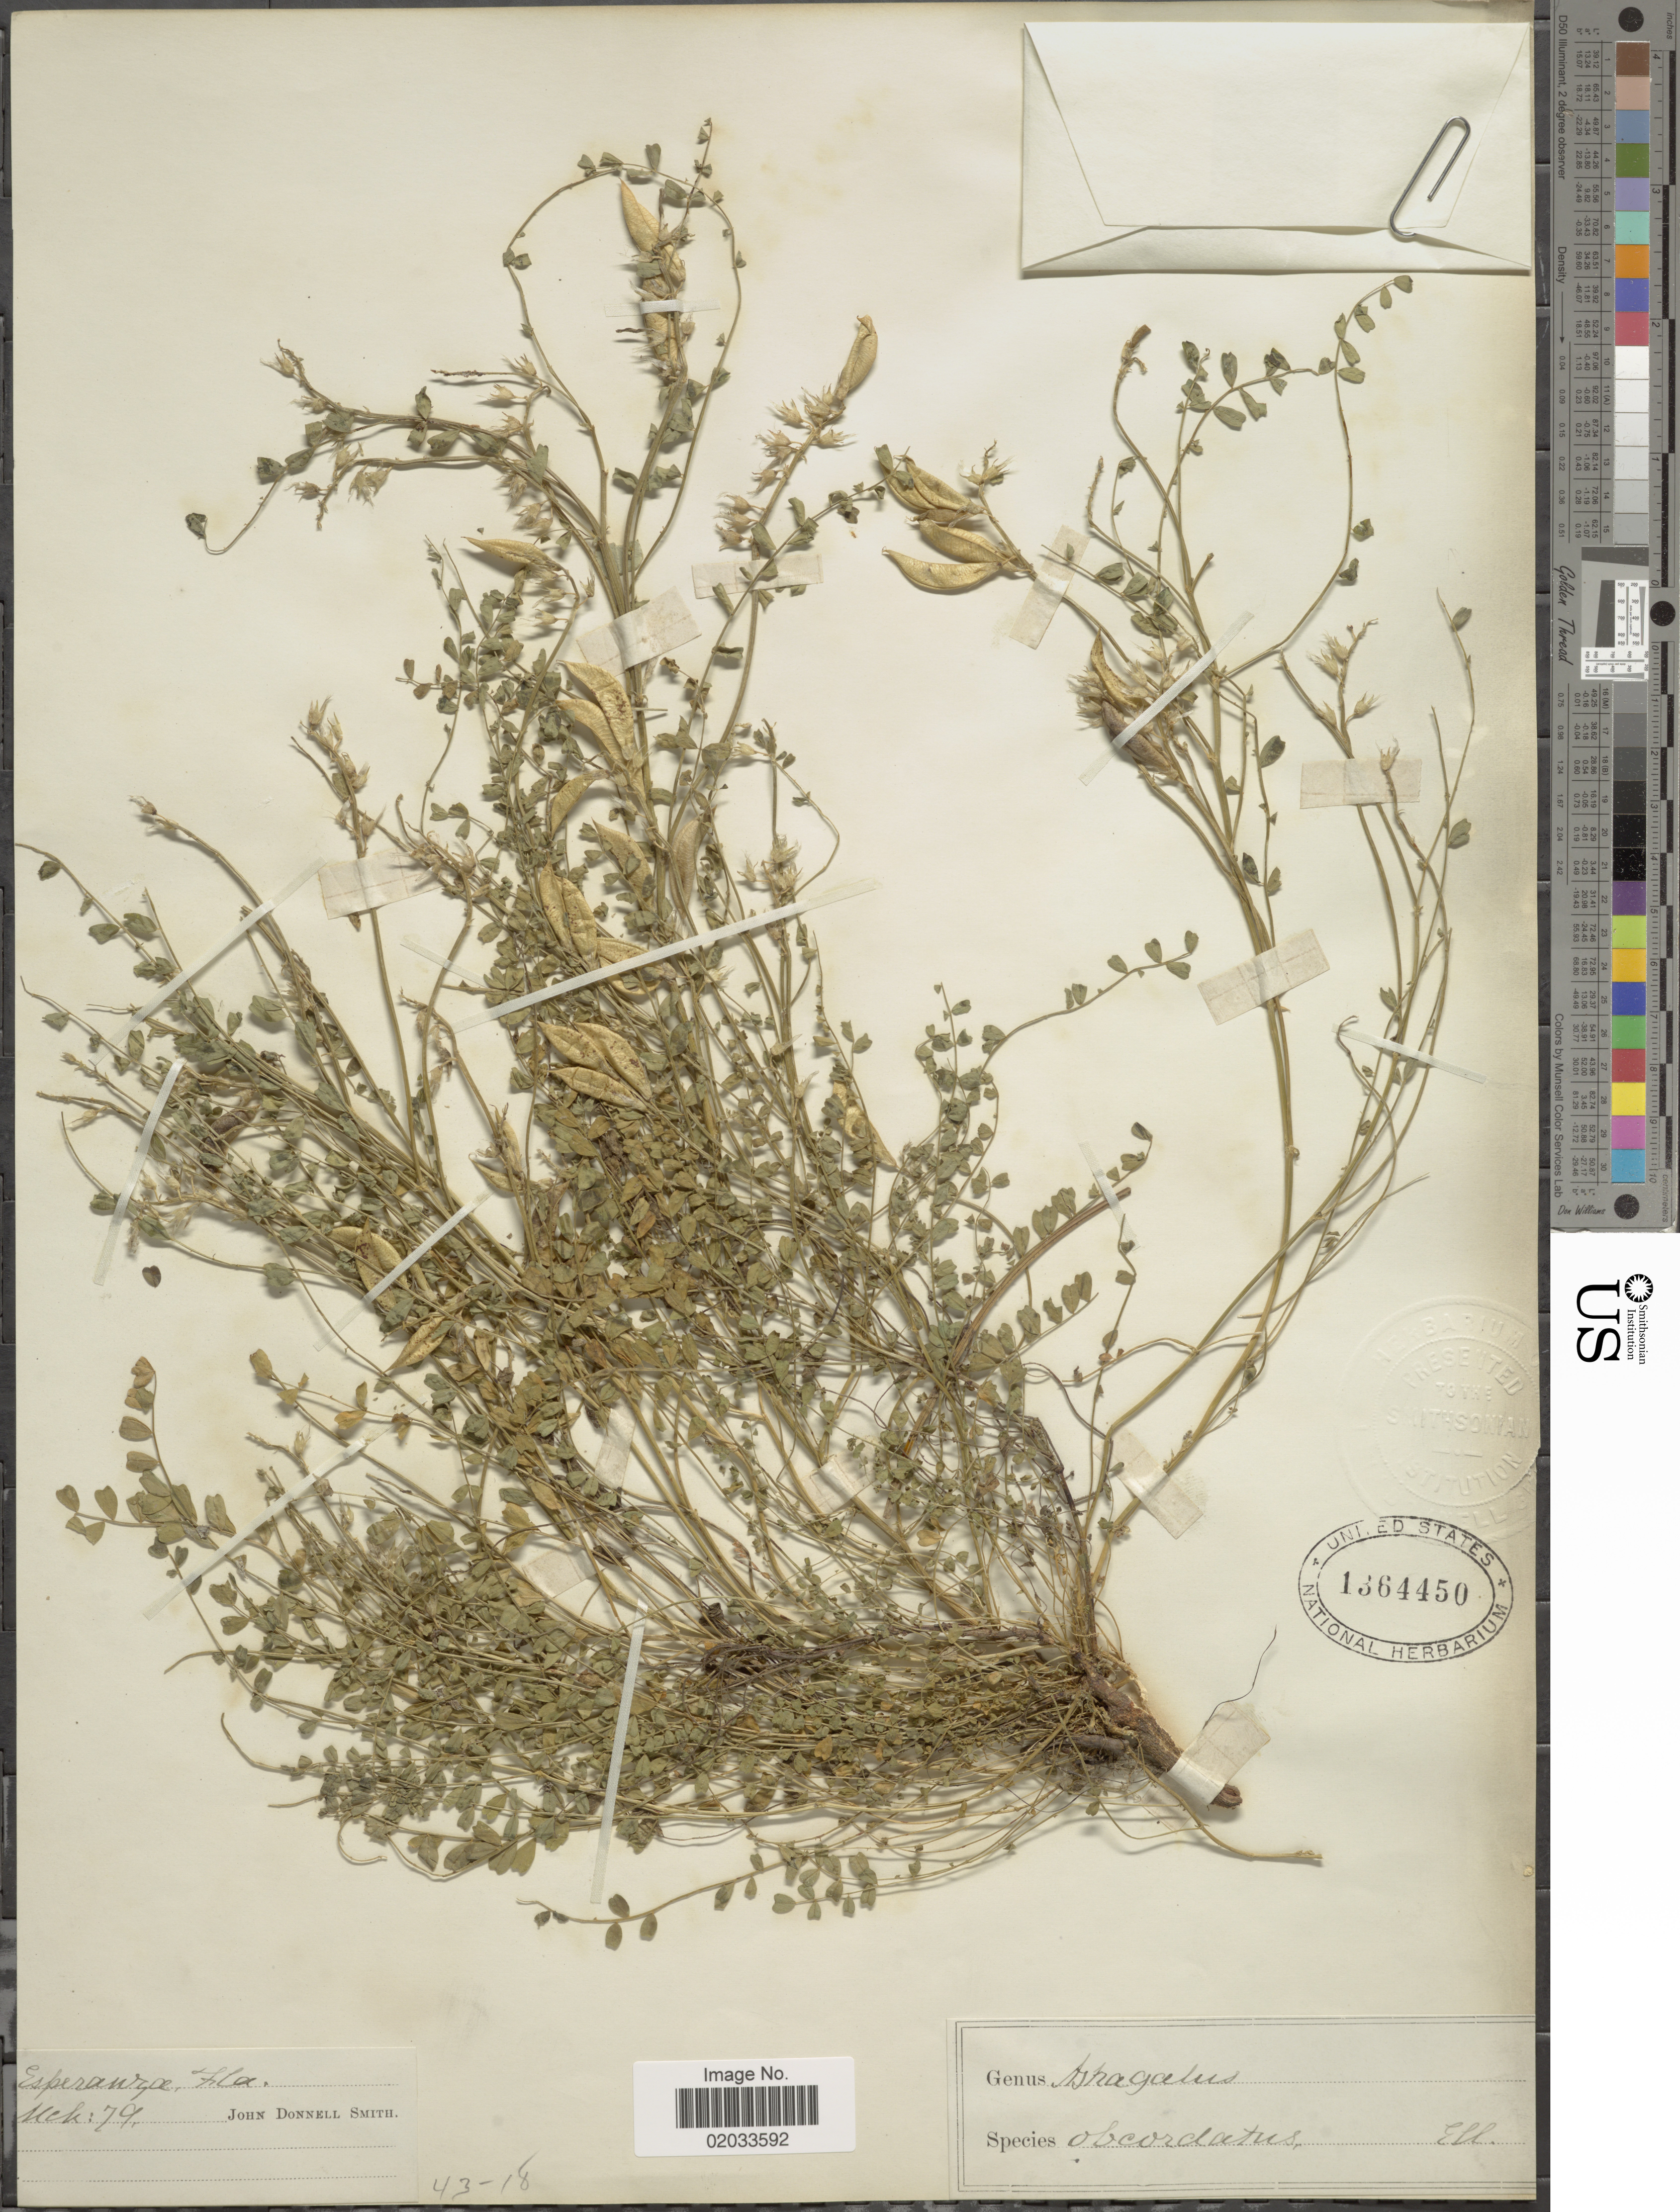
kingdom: Plantae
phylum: Tracheophyta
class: Magnoliopsida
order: Fabales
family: Fabaceae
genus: Astragalus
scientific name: Astragalus obcordatus Boiss., nom. illeg.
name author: Boiss.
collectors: J. Donnell Smith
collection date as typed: Transcribed d/m/y: /3/79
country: United States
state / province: Florida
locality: Esperanza.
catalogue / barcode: US 1364450